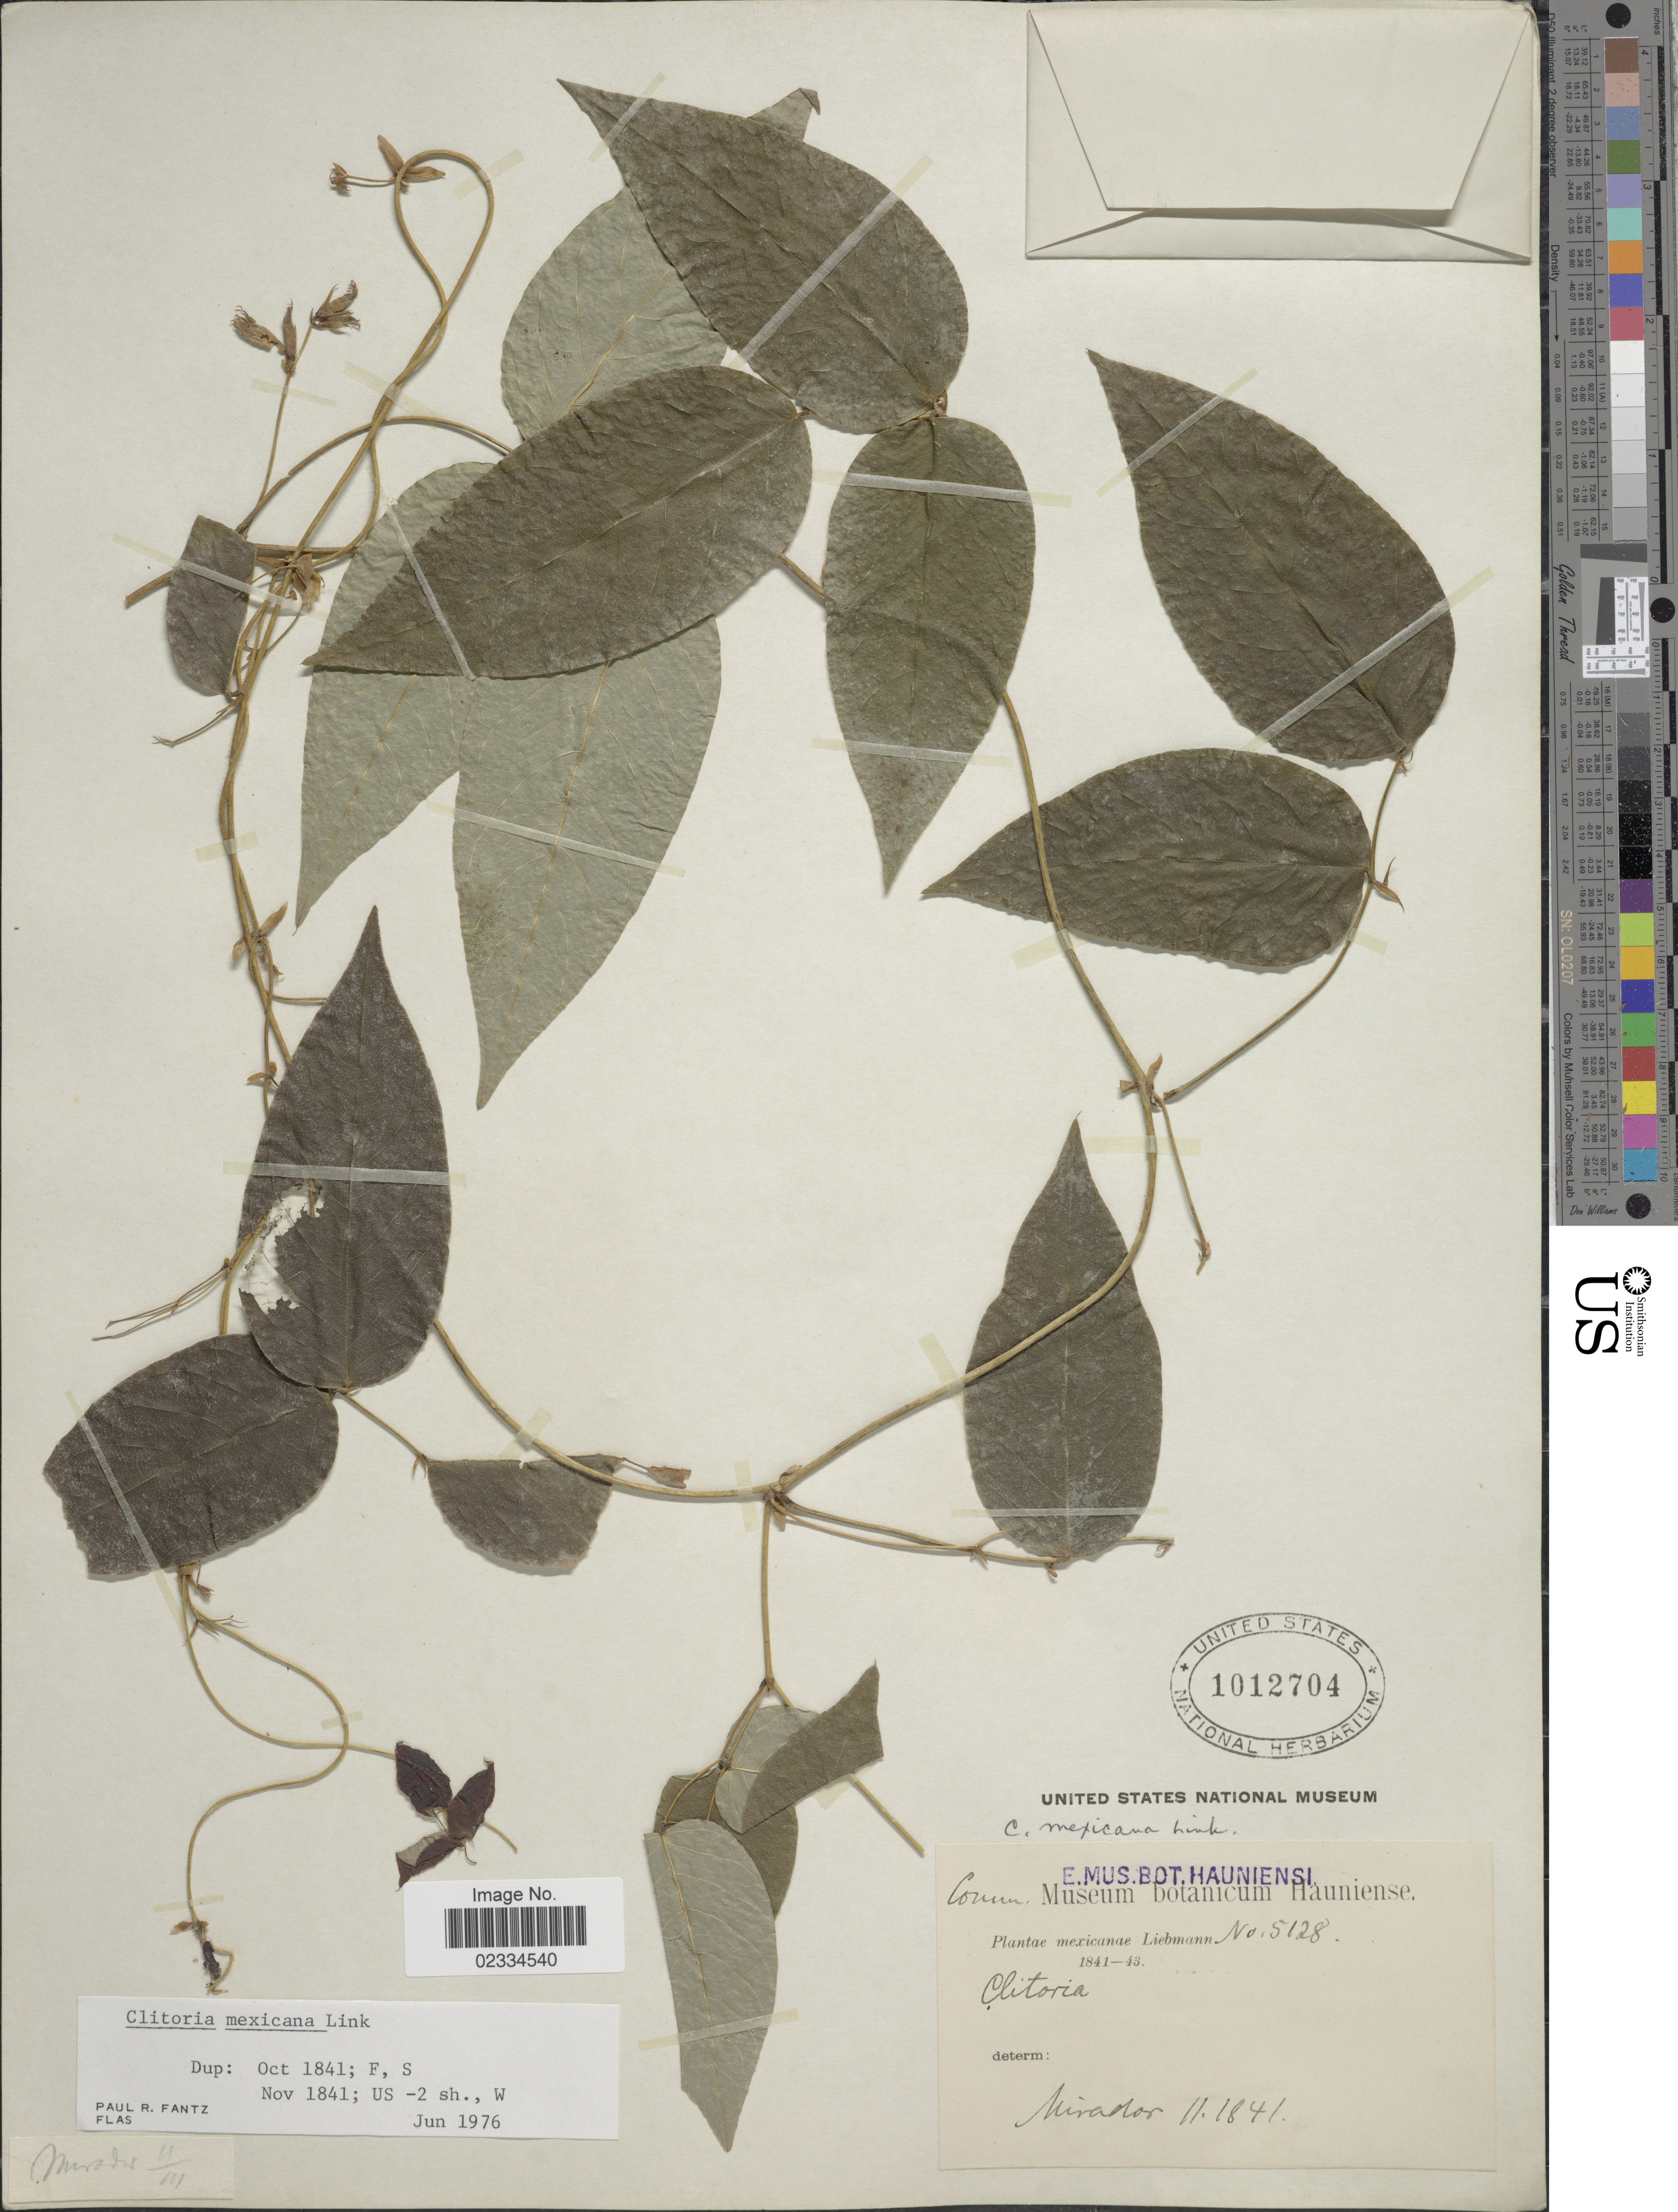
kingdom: Plantae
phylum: Tracheophyta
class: Magnoliopsida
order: Fabales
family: Fabaceae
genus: Clitoria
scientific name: Clitoria mexicana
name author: Link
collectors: Liebmann, --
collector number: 5128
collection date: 1841-11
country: Mexico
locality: Mirador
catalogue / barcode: US 1012704